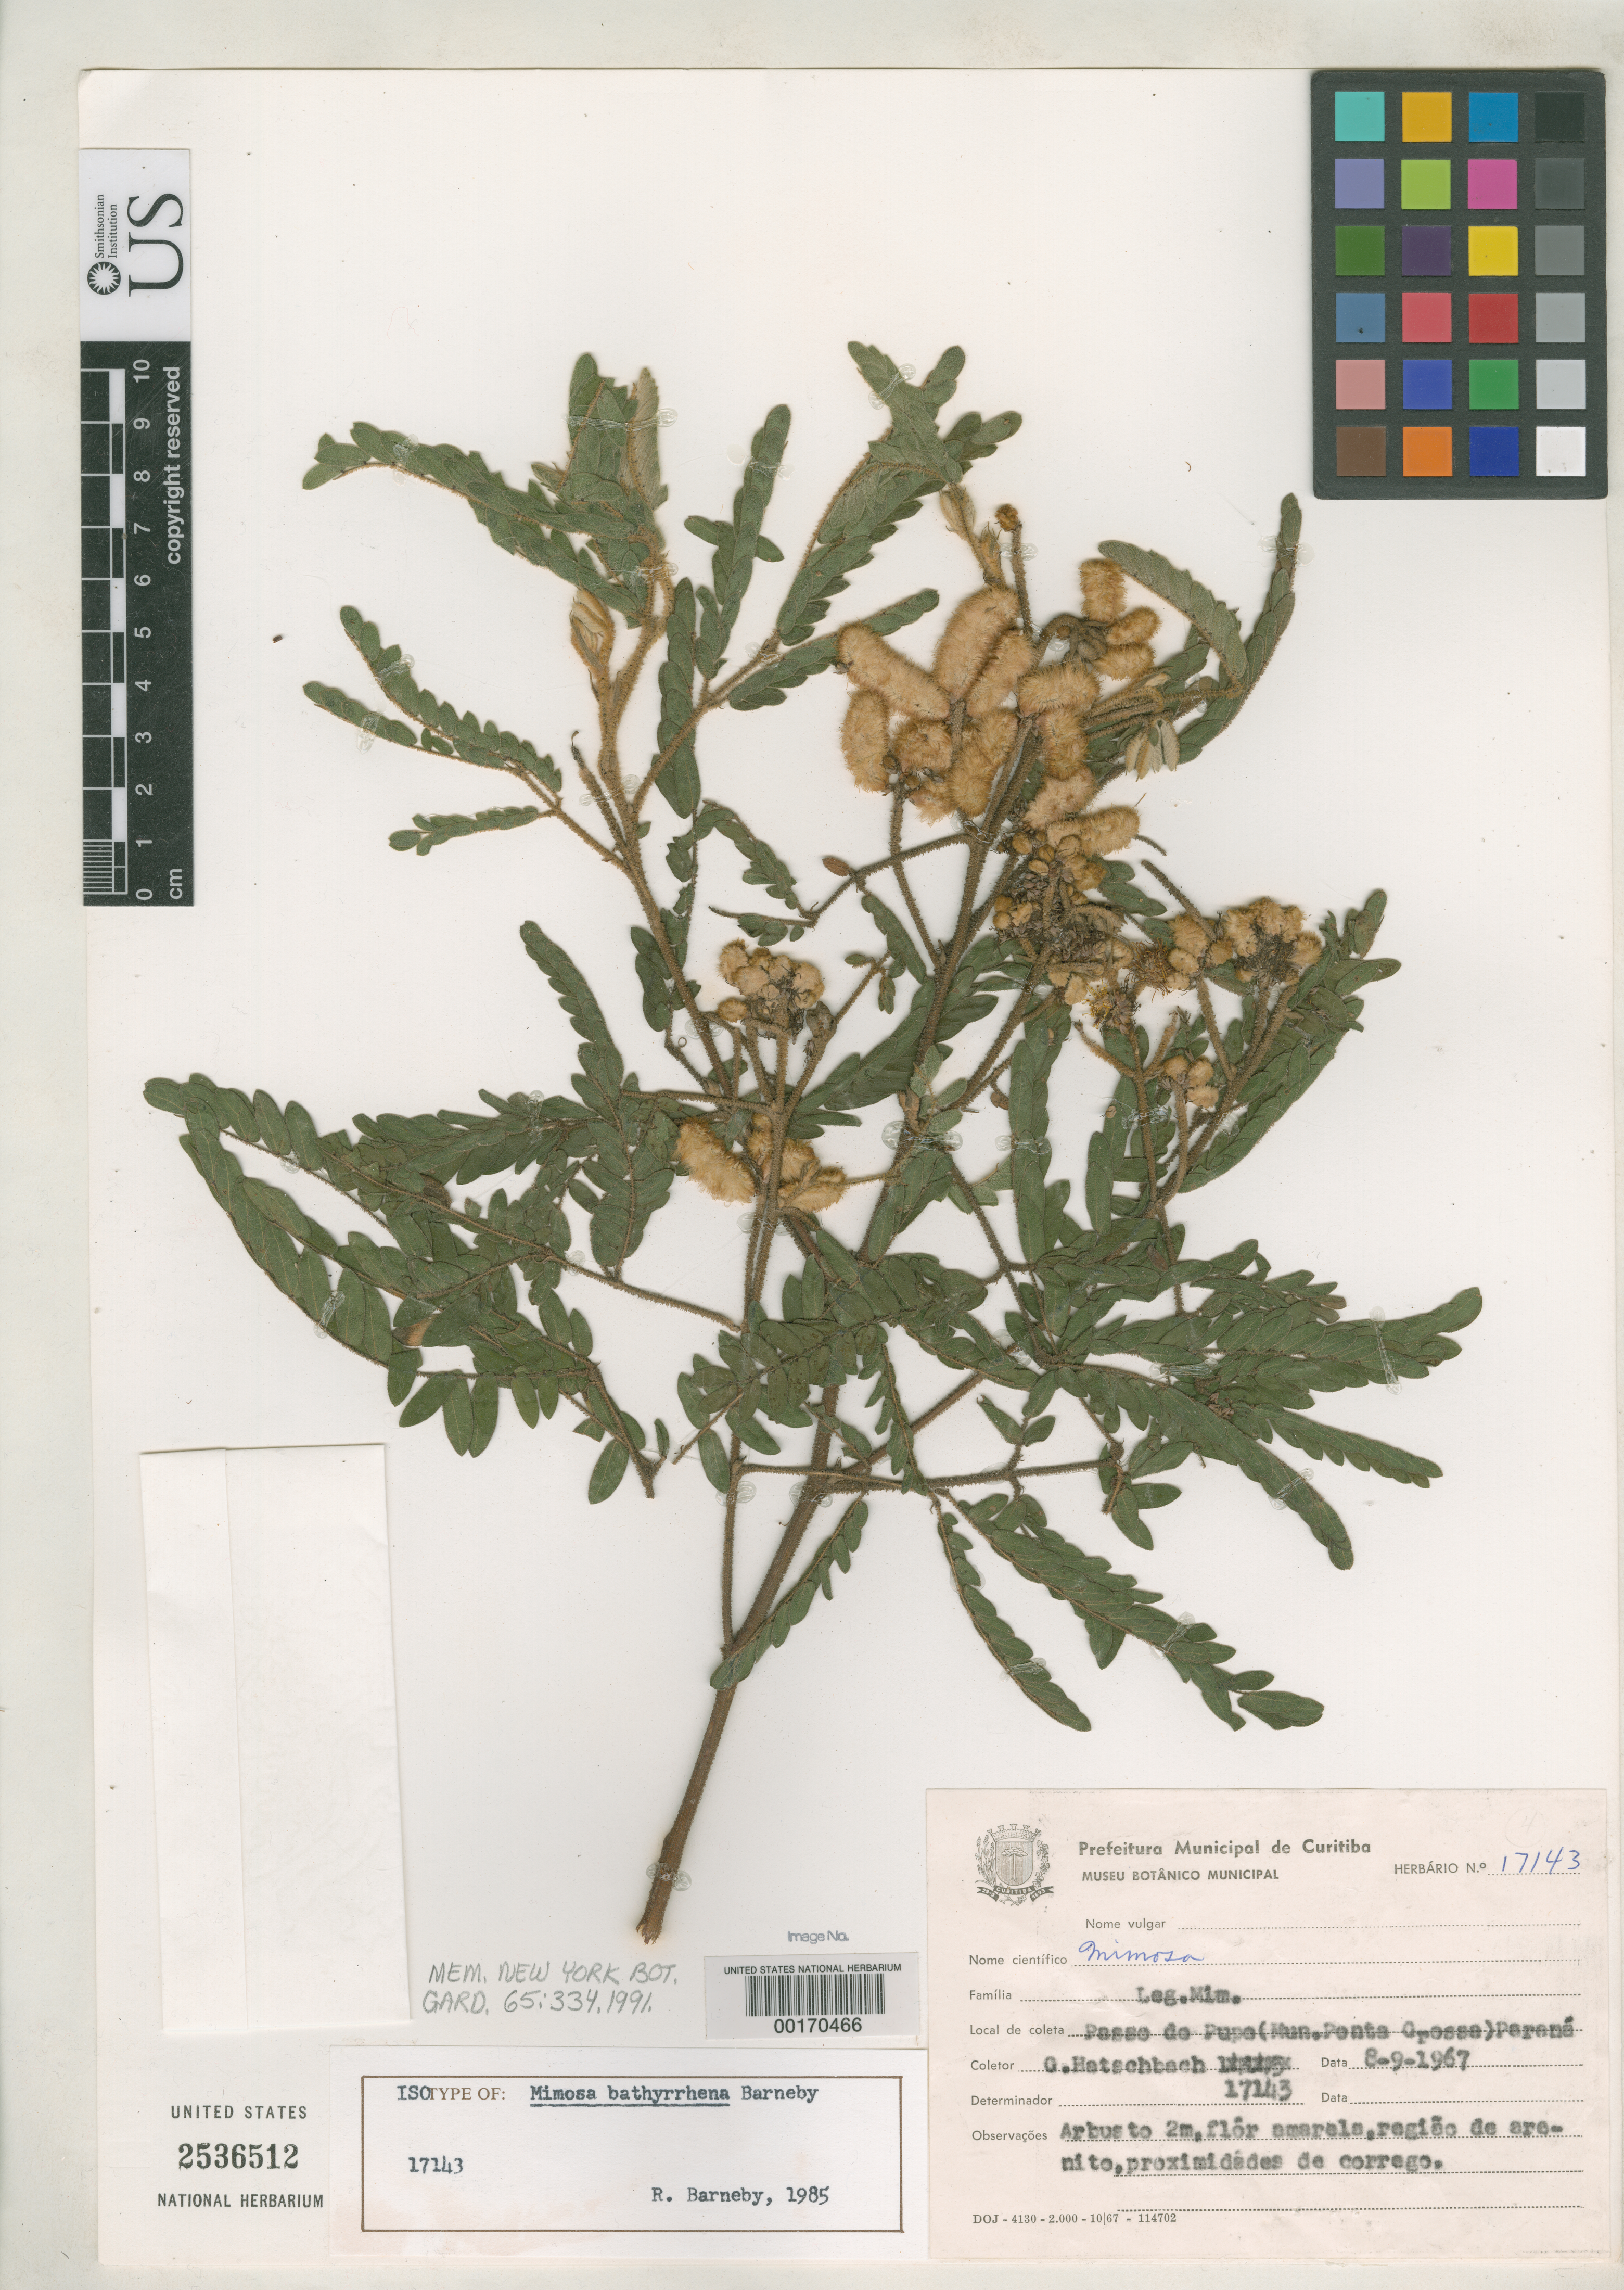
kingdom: Plantae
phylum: Tracheophyta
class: Magnoliopsida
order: Fabales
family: Fabaceae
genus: Mimosa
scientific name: Mimosa bathyrrhena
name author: Barneby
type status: Isotype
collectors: G. Hatschbach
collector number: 17143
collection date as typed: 08 Sep 1967 or 09 Aug 1967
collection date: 1967-08-09 or 1967-09-08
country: Brazil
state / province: Paraná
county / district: Penta Oressa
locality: Passo do Pupo.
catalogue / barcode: US 2536512